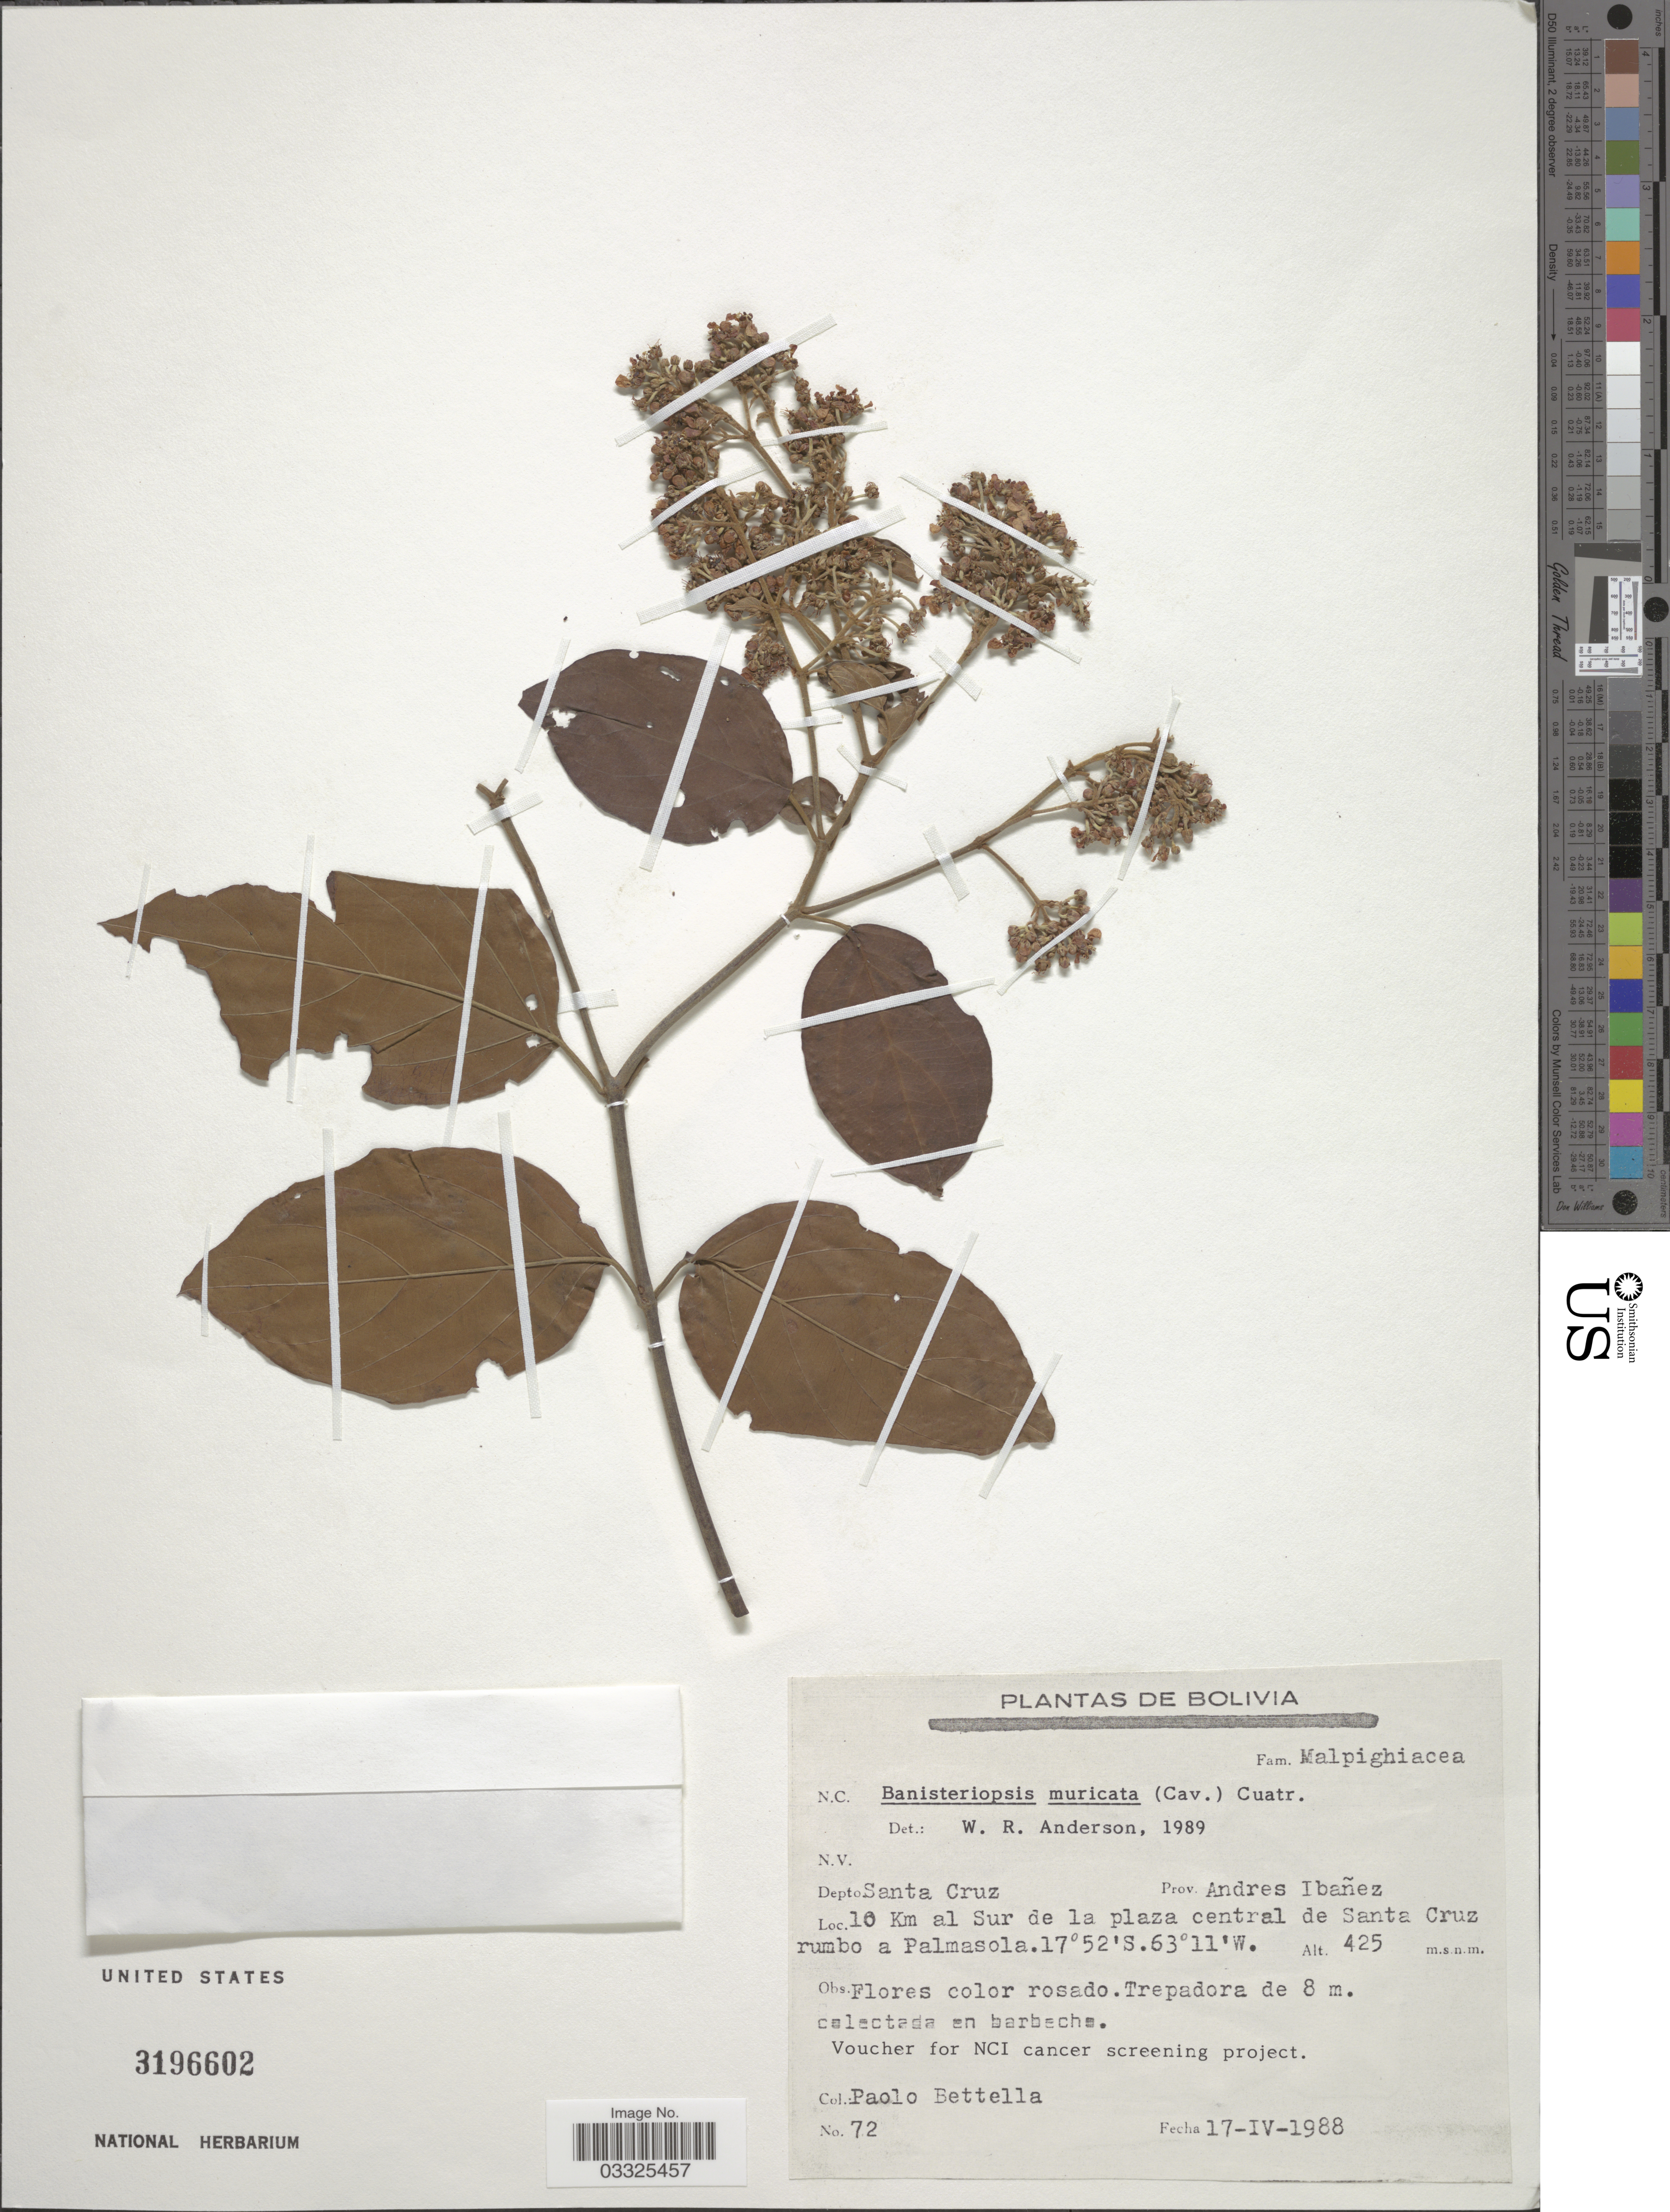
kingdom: Plantae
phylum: Tracheophyta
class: Magnoliopsida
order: Malpighiales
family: Malpighiaceae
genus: Banisteriopsis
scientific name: Banisteriopsis muricata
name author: (Cav.) Cuatrec.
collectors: P. Bettella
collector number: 72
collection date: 1988-04-17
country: Bolivia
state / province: Santa Cruz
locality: Depto. Santa Cruz, Prov. Andres Ibañez, 10 Km al Sur de la plaza central de Santa Cruz rumbo a Palmasola.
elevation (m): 425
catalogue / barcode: US 3196602